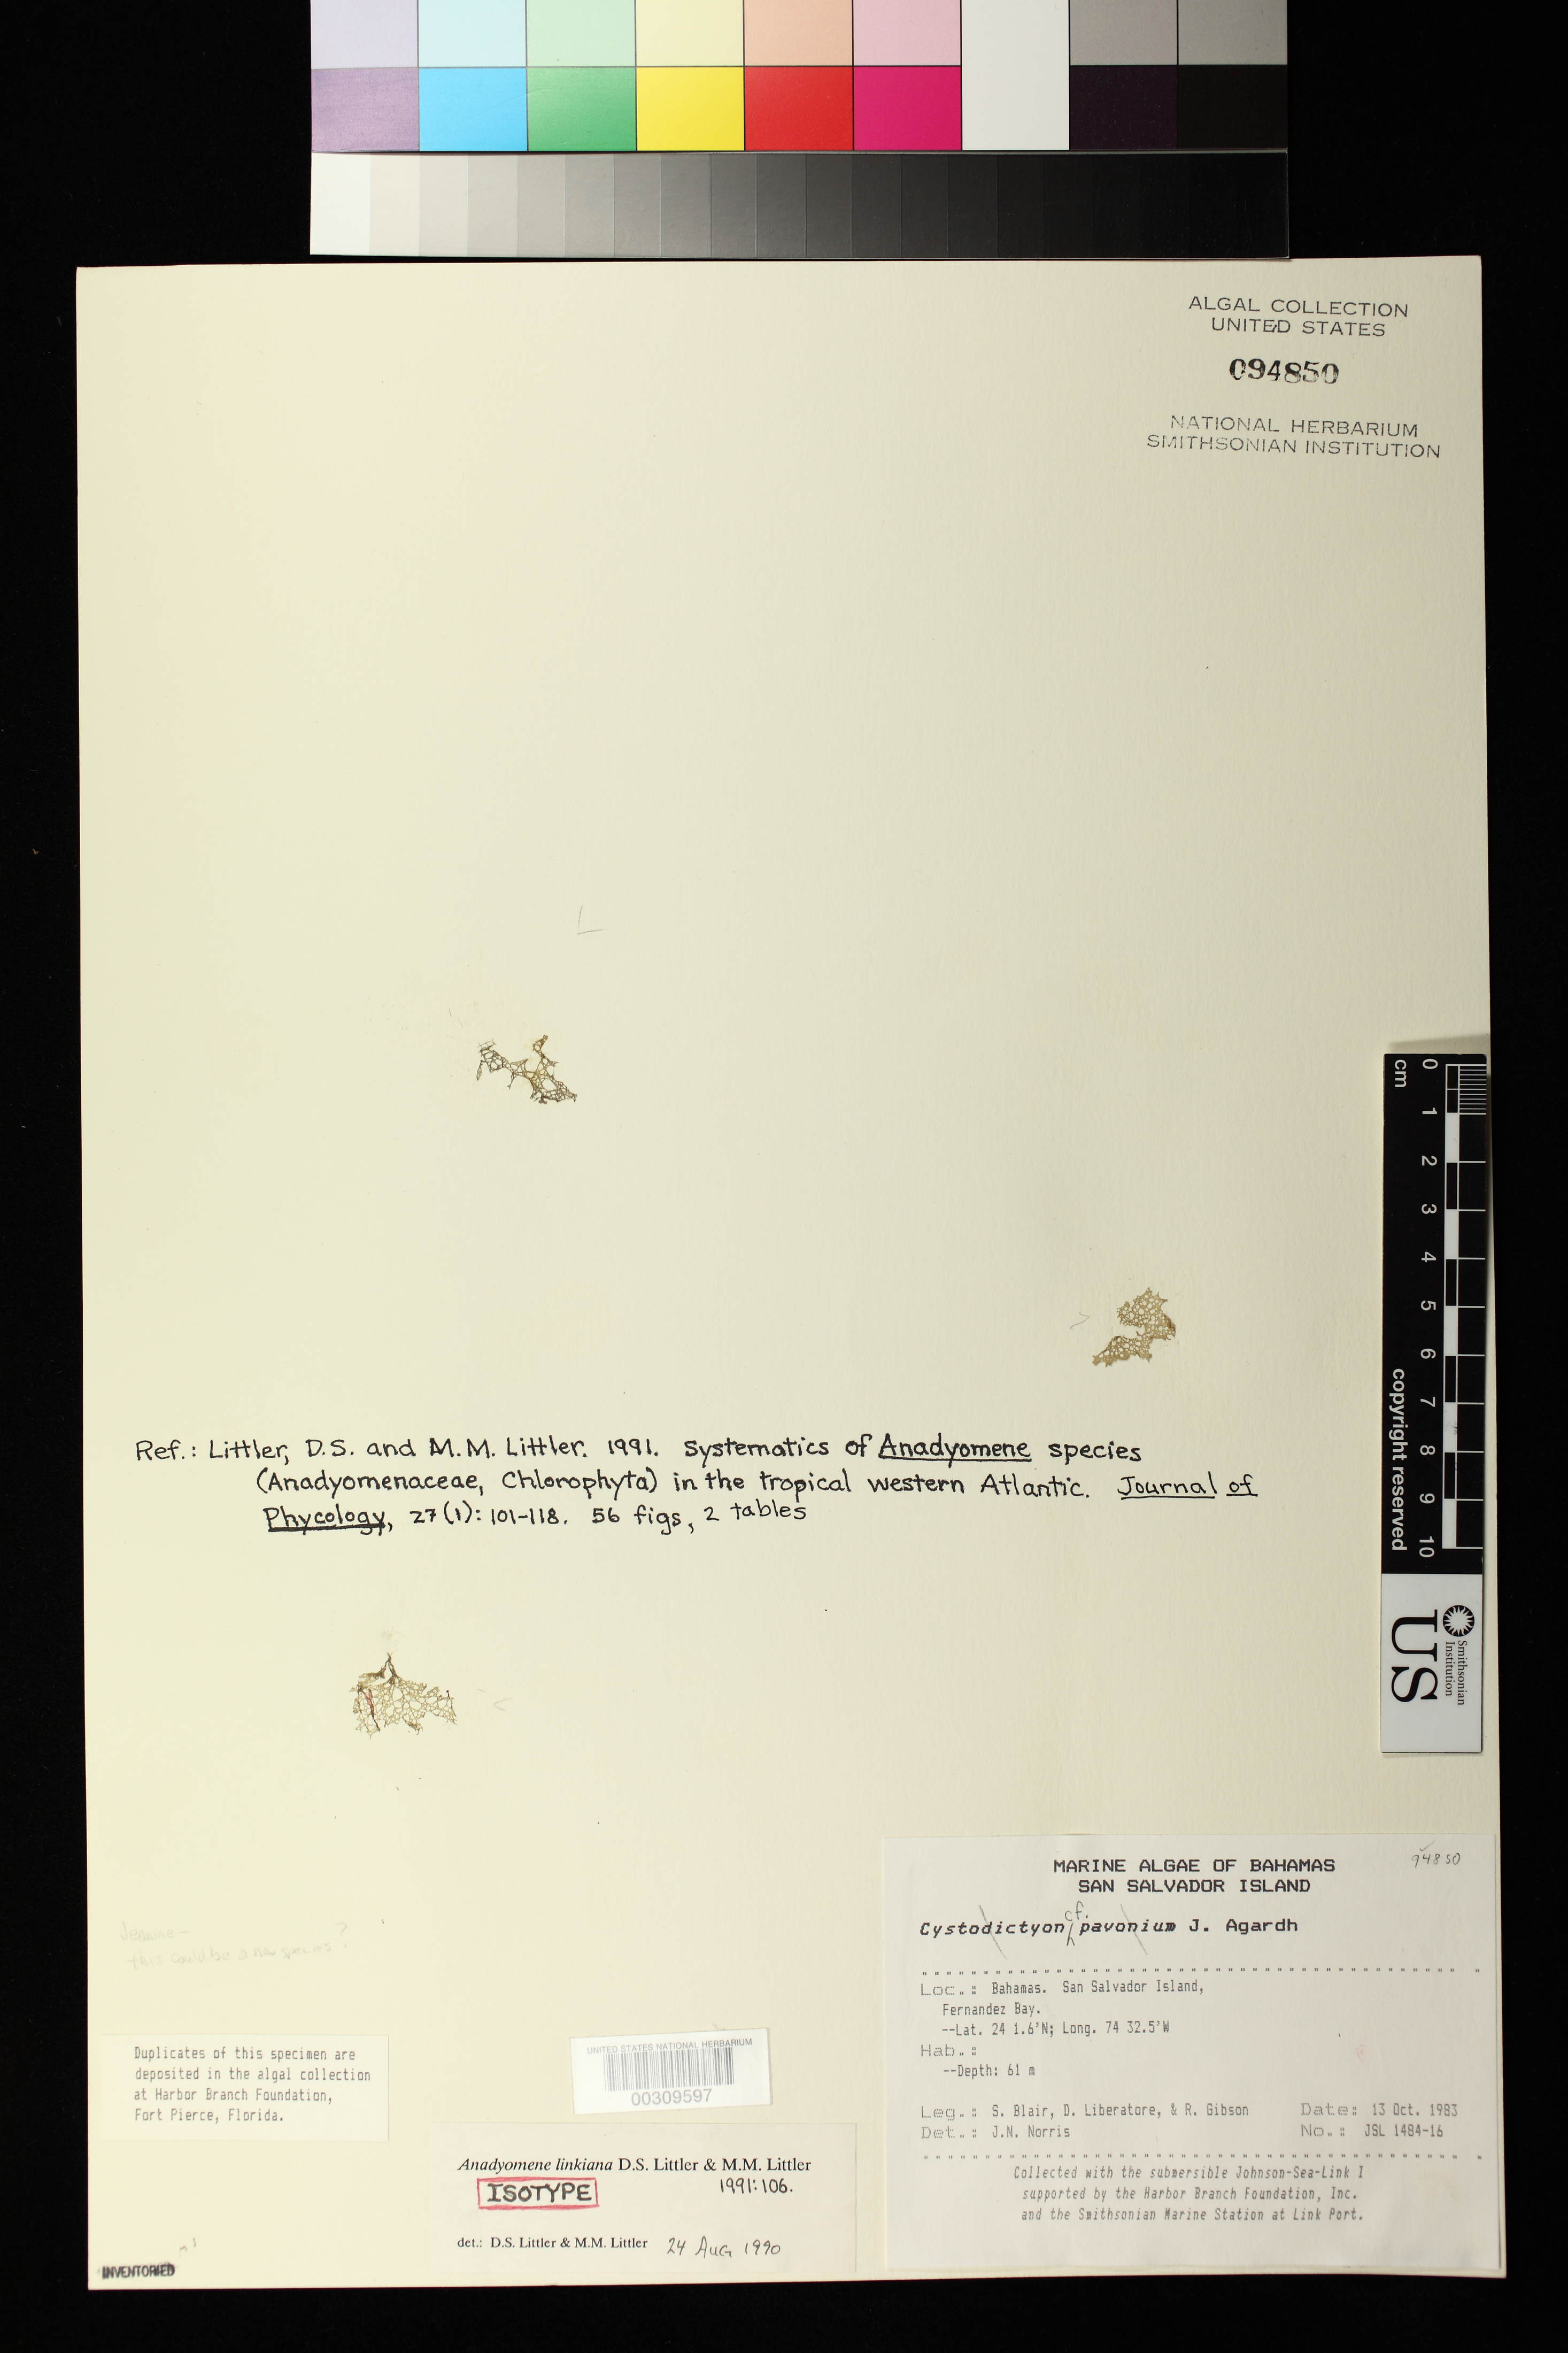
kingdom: Plantae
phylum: Chlorophyta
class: Ulvophyceae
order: Cladophorales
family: Anadyomenaceae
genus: Anadyomene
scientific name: Anadyomene linkiana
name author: D.S. Littler & Littler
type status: Isotype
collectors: S. M. Blair, D. Liberatore & R. Gibson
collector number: JSL 1484-16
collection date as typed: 13 Oct 1983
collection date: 1983-10-13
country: Bahamas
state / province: San Salvador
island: San Salvador Island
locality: Fernandez Bay.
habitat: Depth: 61 m.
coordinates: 24 1.6' N, 74 32.5' W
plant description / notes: Johnson Sea Link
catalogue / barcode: US 94850